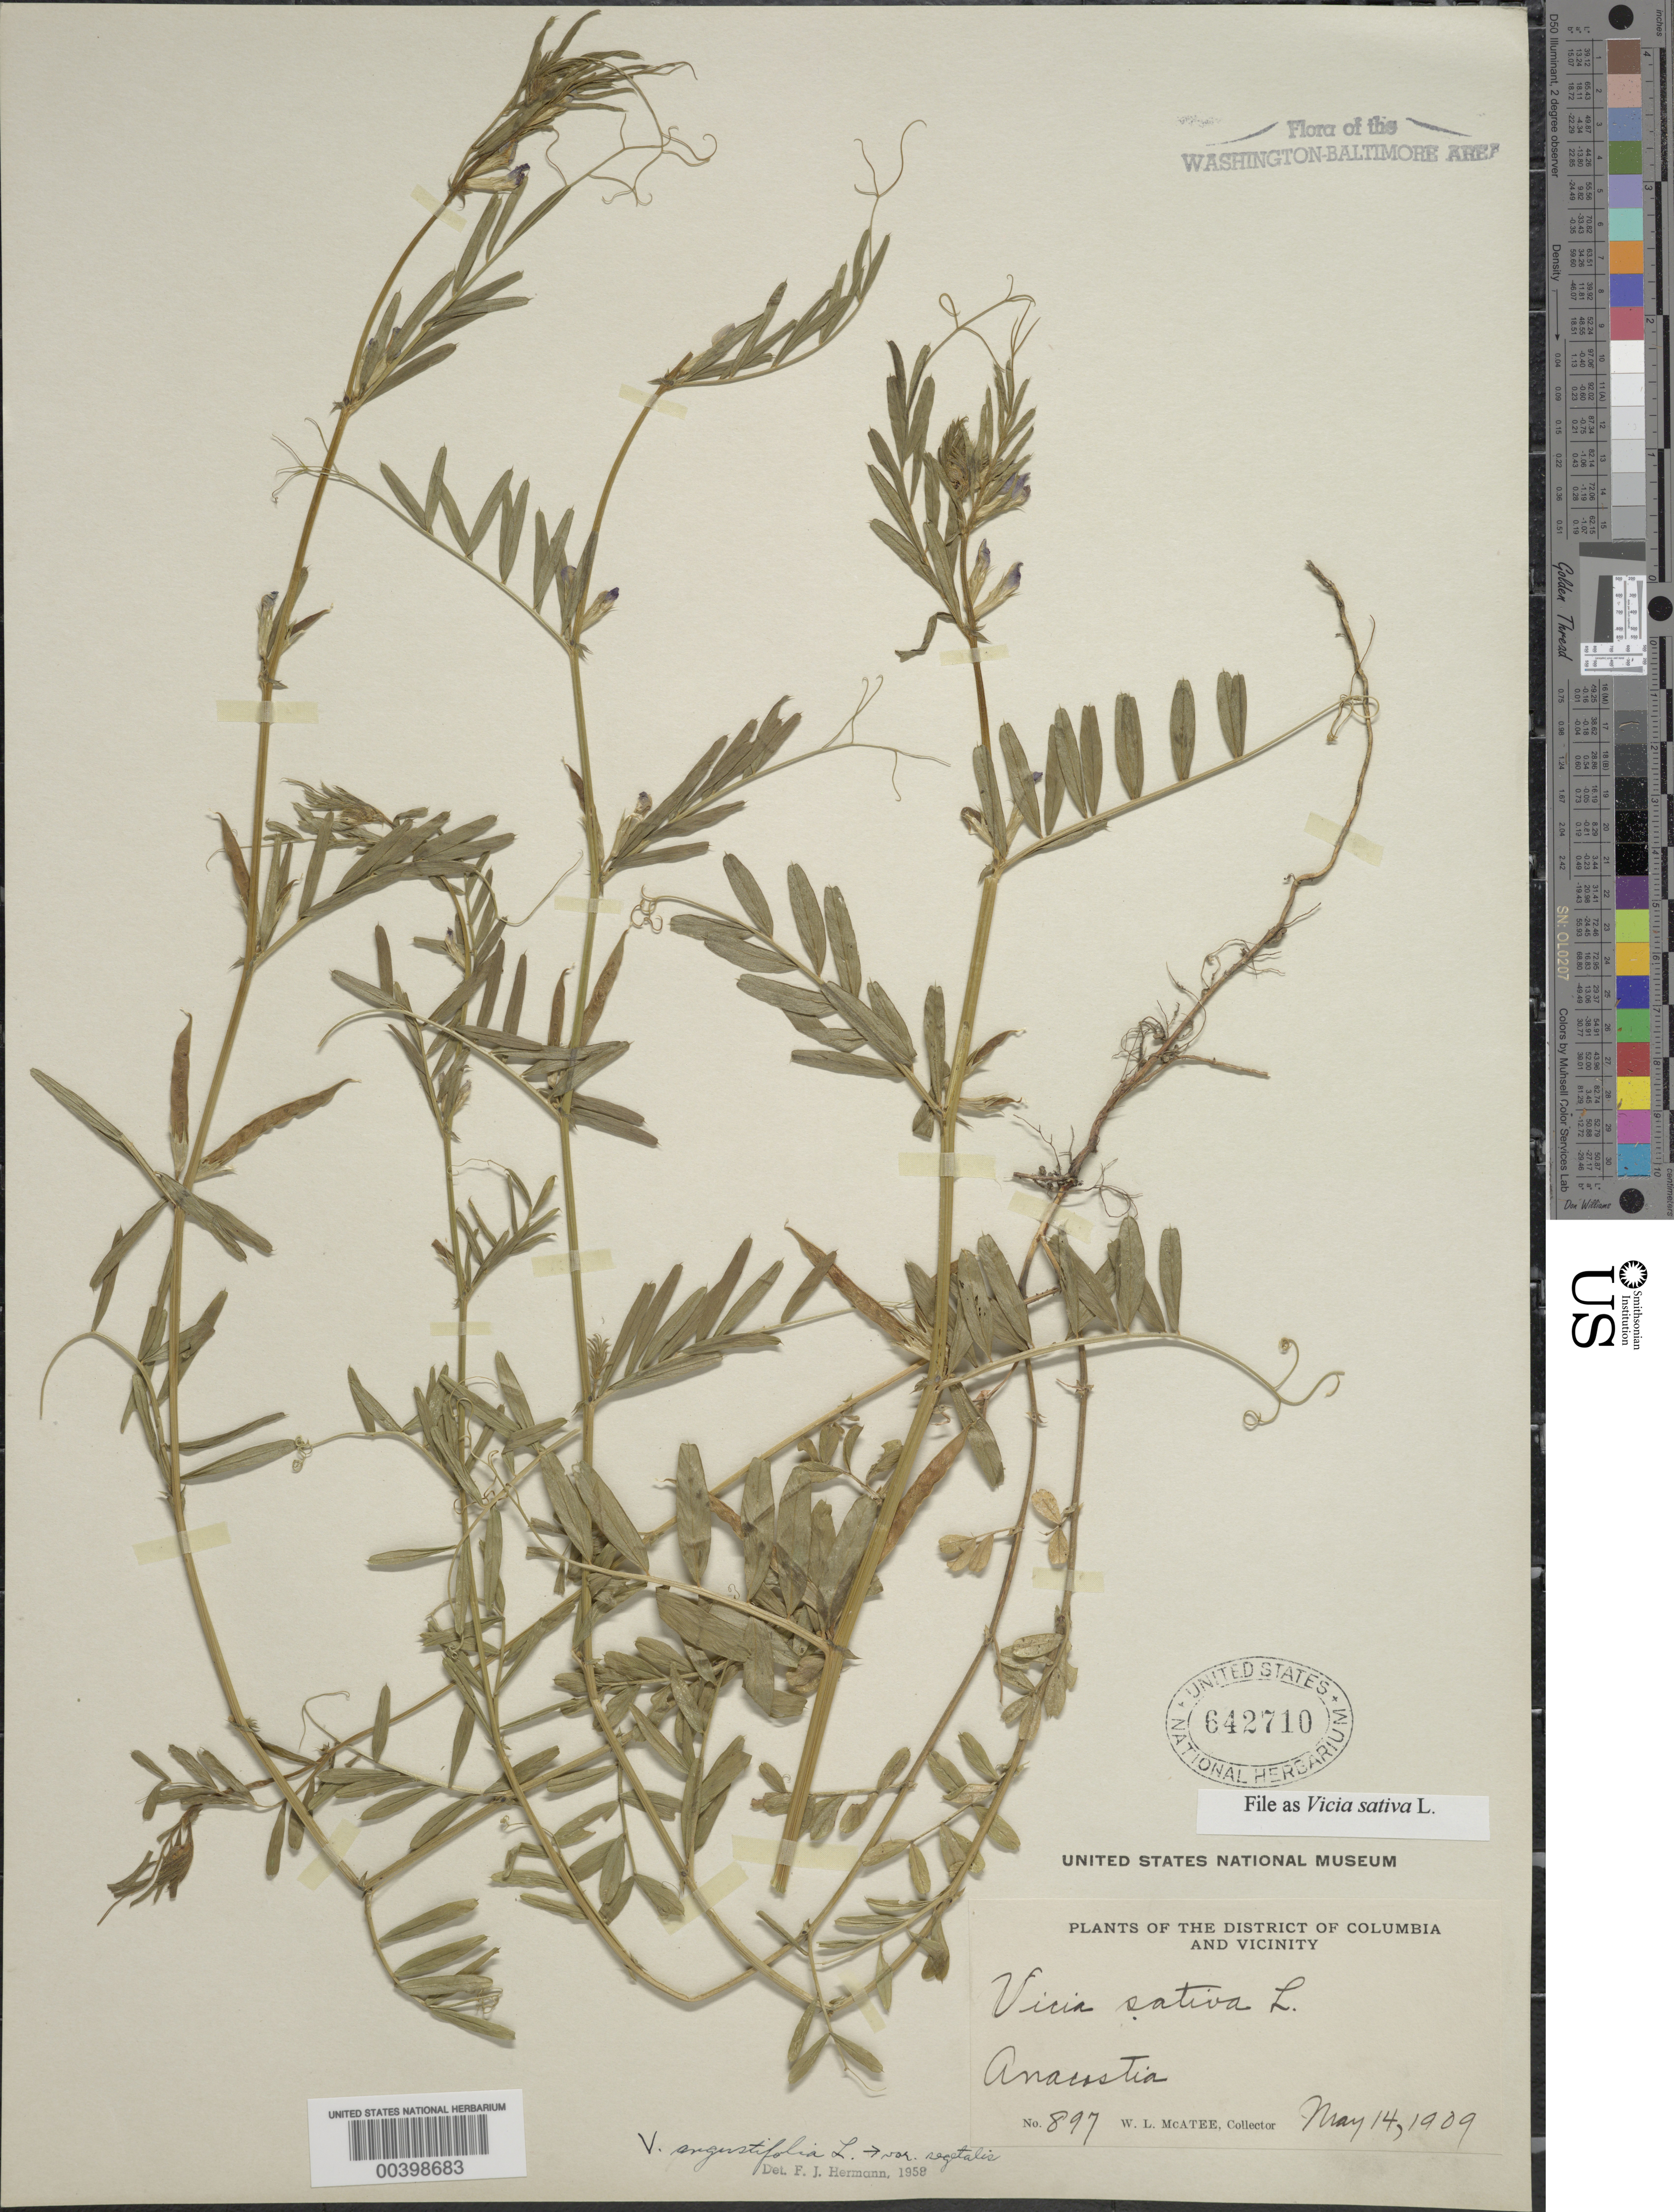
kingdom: Plantae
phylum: Tracheophyta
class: Magnoliopsida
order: Fabales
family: Fabaceae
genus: Vicia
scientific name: Vicia sativa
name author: L.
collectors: W. McAtee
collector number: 897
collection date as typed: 14 May 1909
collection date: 1909-05-14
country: United States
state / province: District of Columbia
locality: Anacostia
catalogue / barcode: US 642710